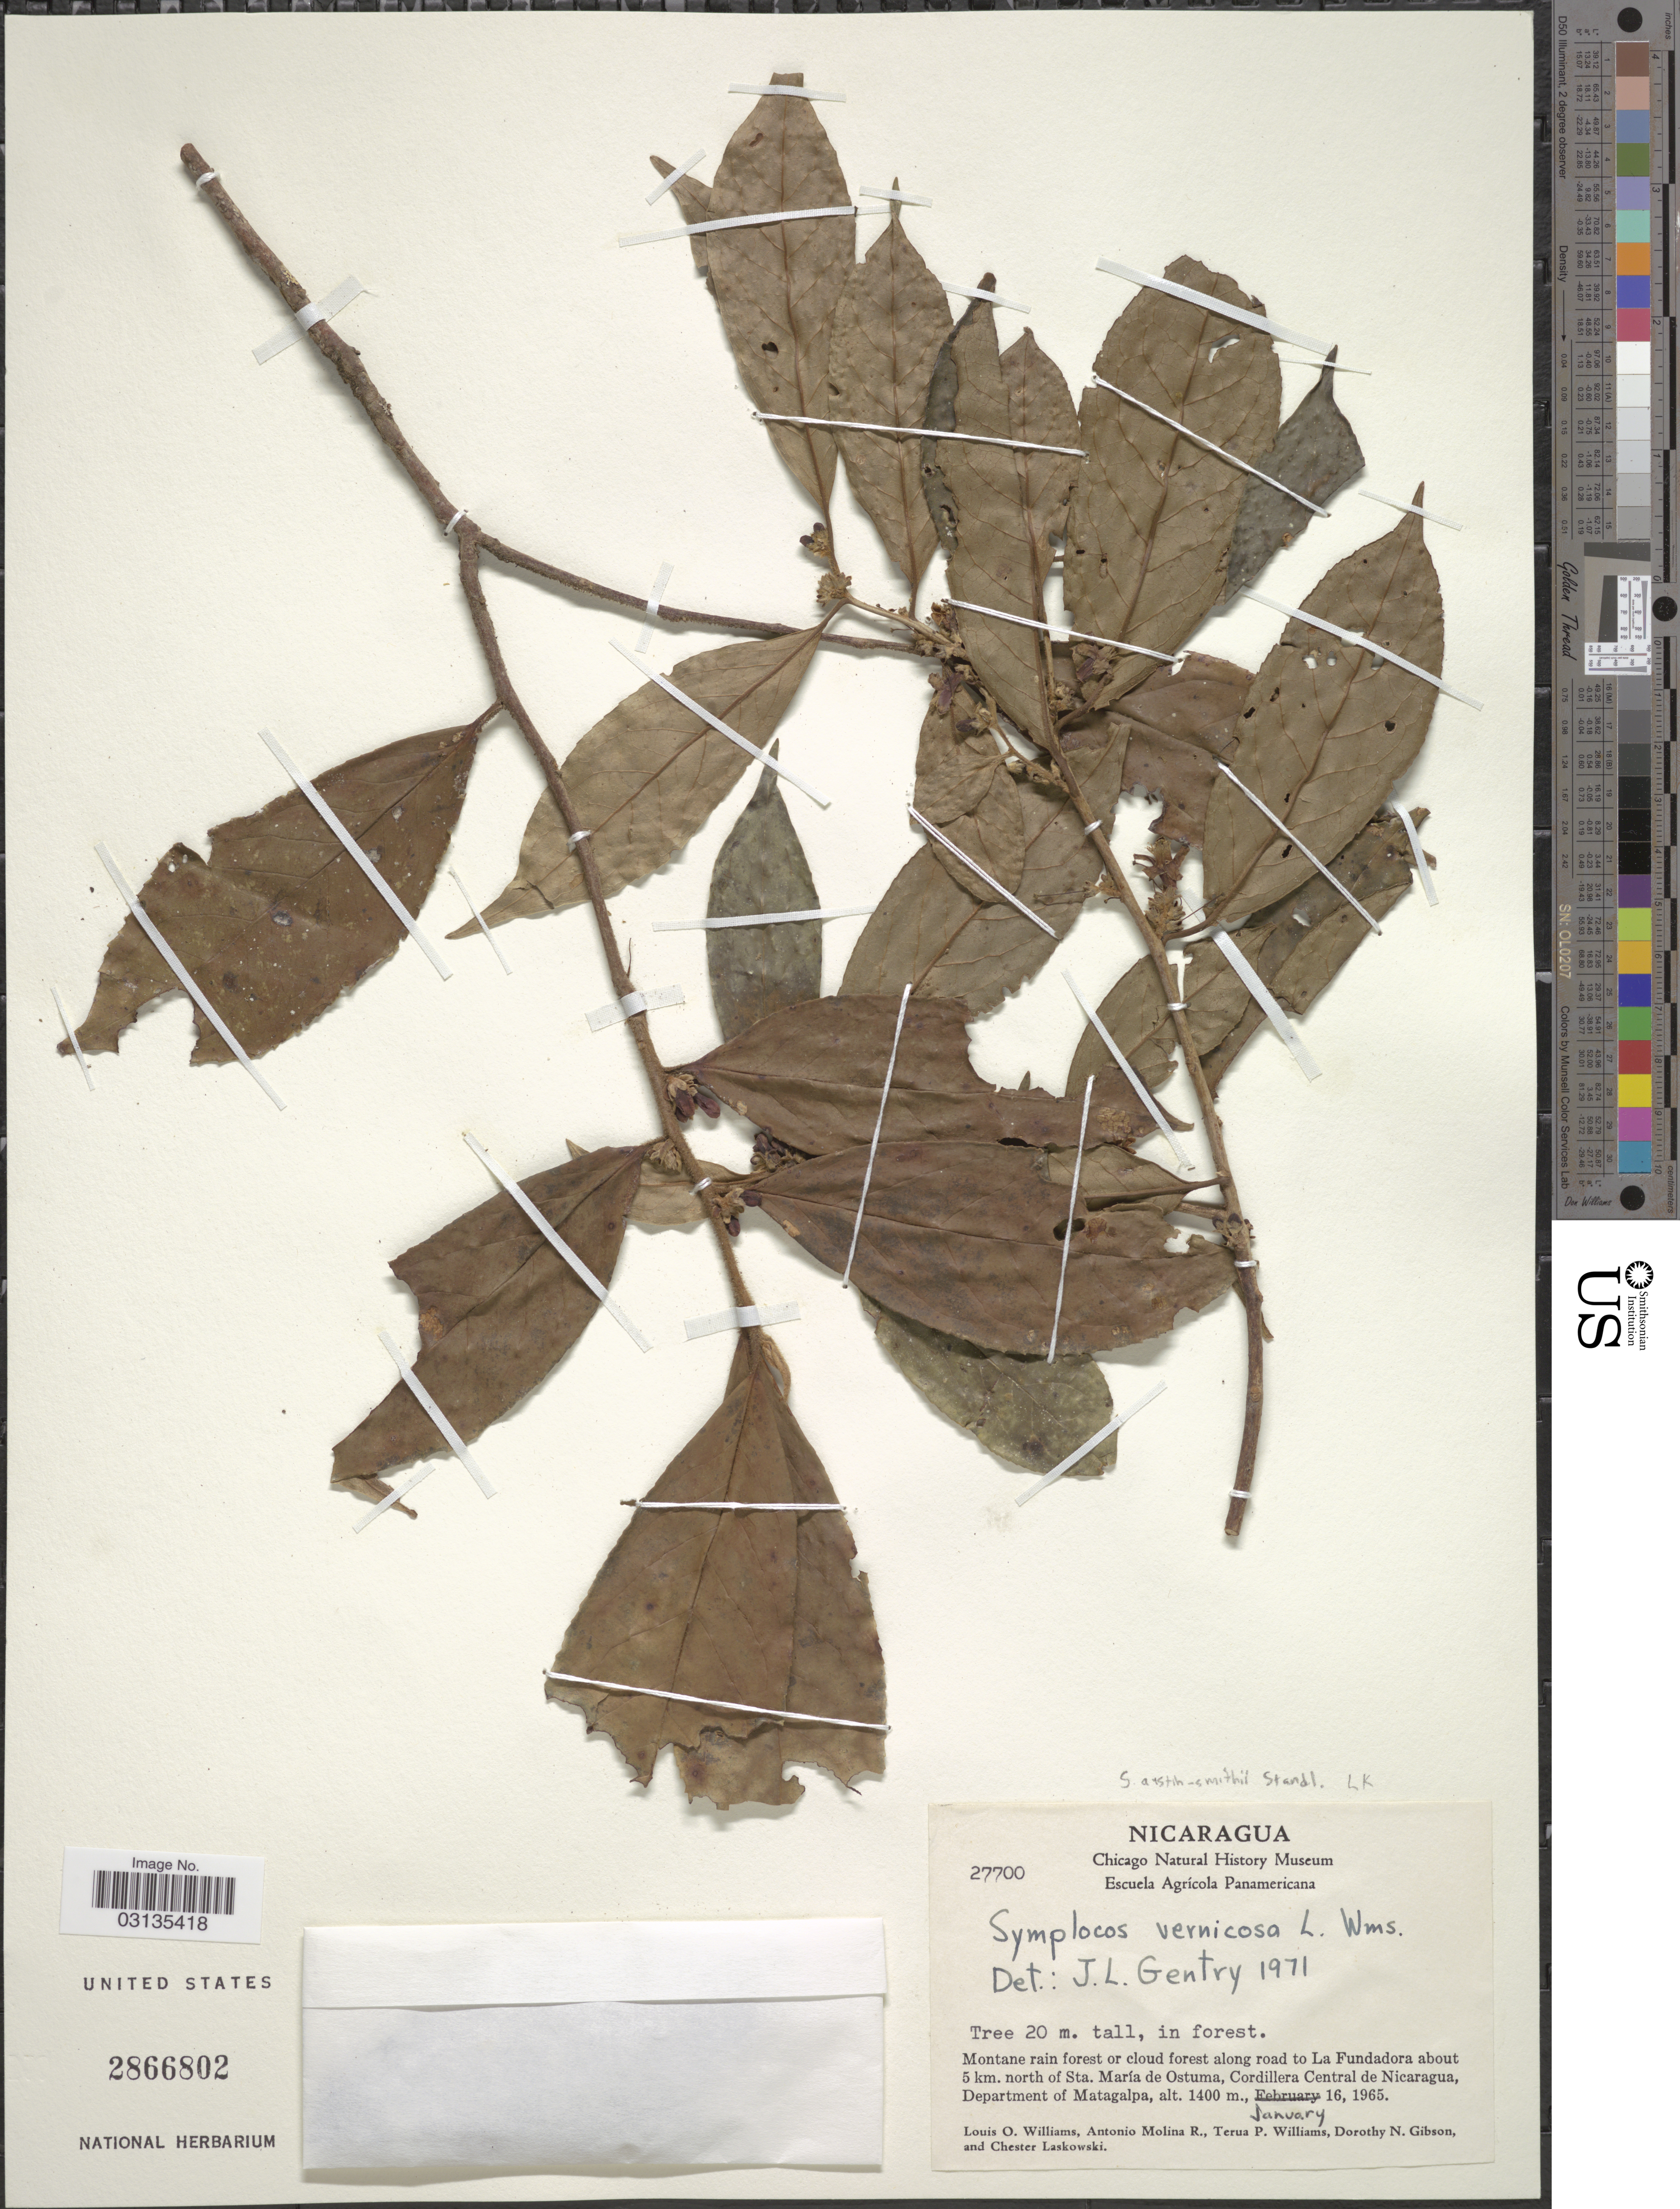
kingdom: Plantae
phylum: Tracheophyta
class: Magnoliopsida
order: Ericales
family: Symplocaceae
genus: Symplocos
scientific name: Symplocos austin-smithii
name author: Standl.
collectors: L. O. Williams, A. Molina R., T. Williams, D. N. Gibson & C. Laskowski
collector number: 27700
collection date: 1965-01-16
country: Nicaragua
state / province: Matagalpa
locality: Along road to La Fundadora about 5 km. north of Sta. María de Ostuma, Cordillera Central de Nicaragua, Department of Matagalpa.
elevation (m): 1400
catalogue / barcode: US 2866802